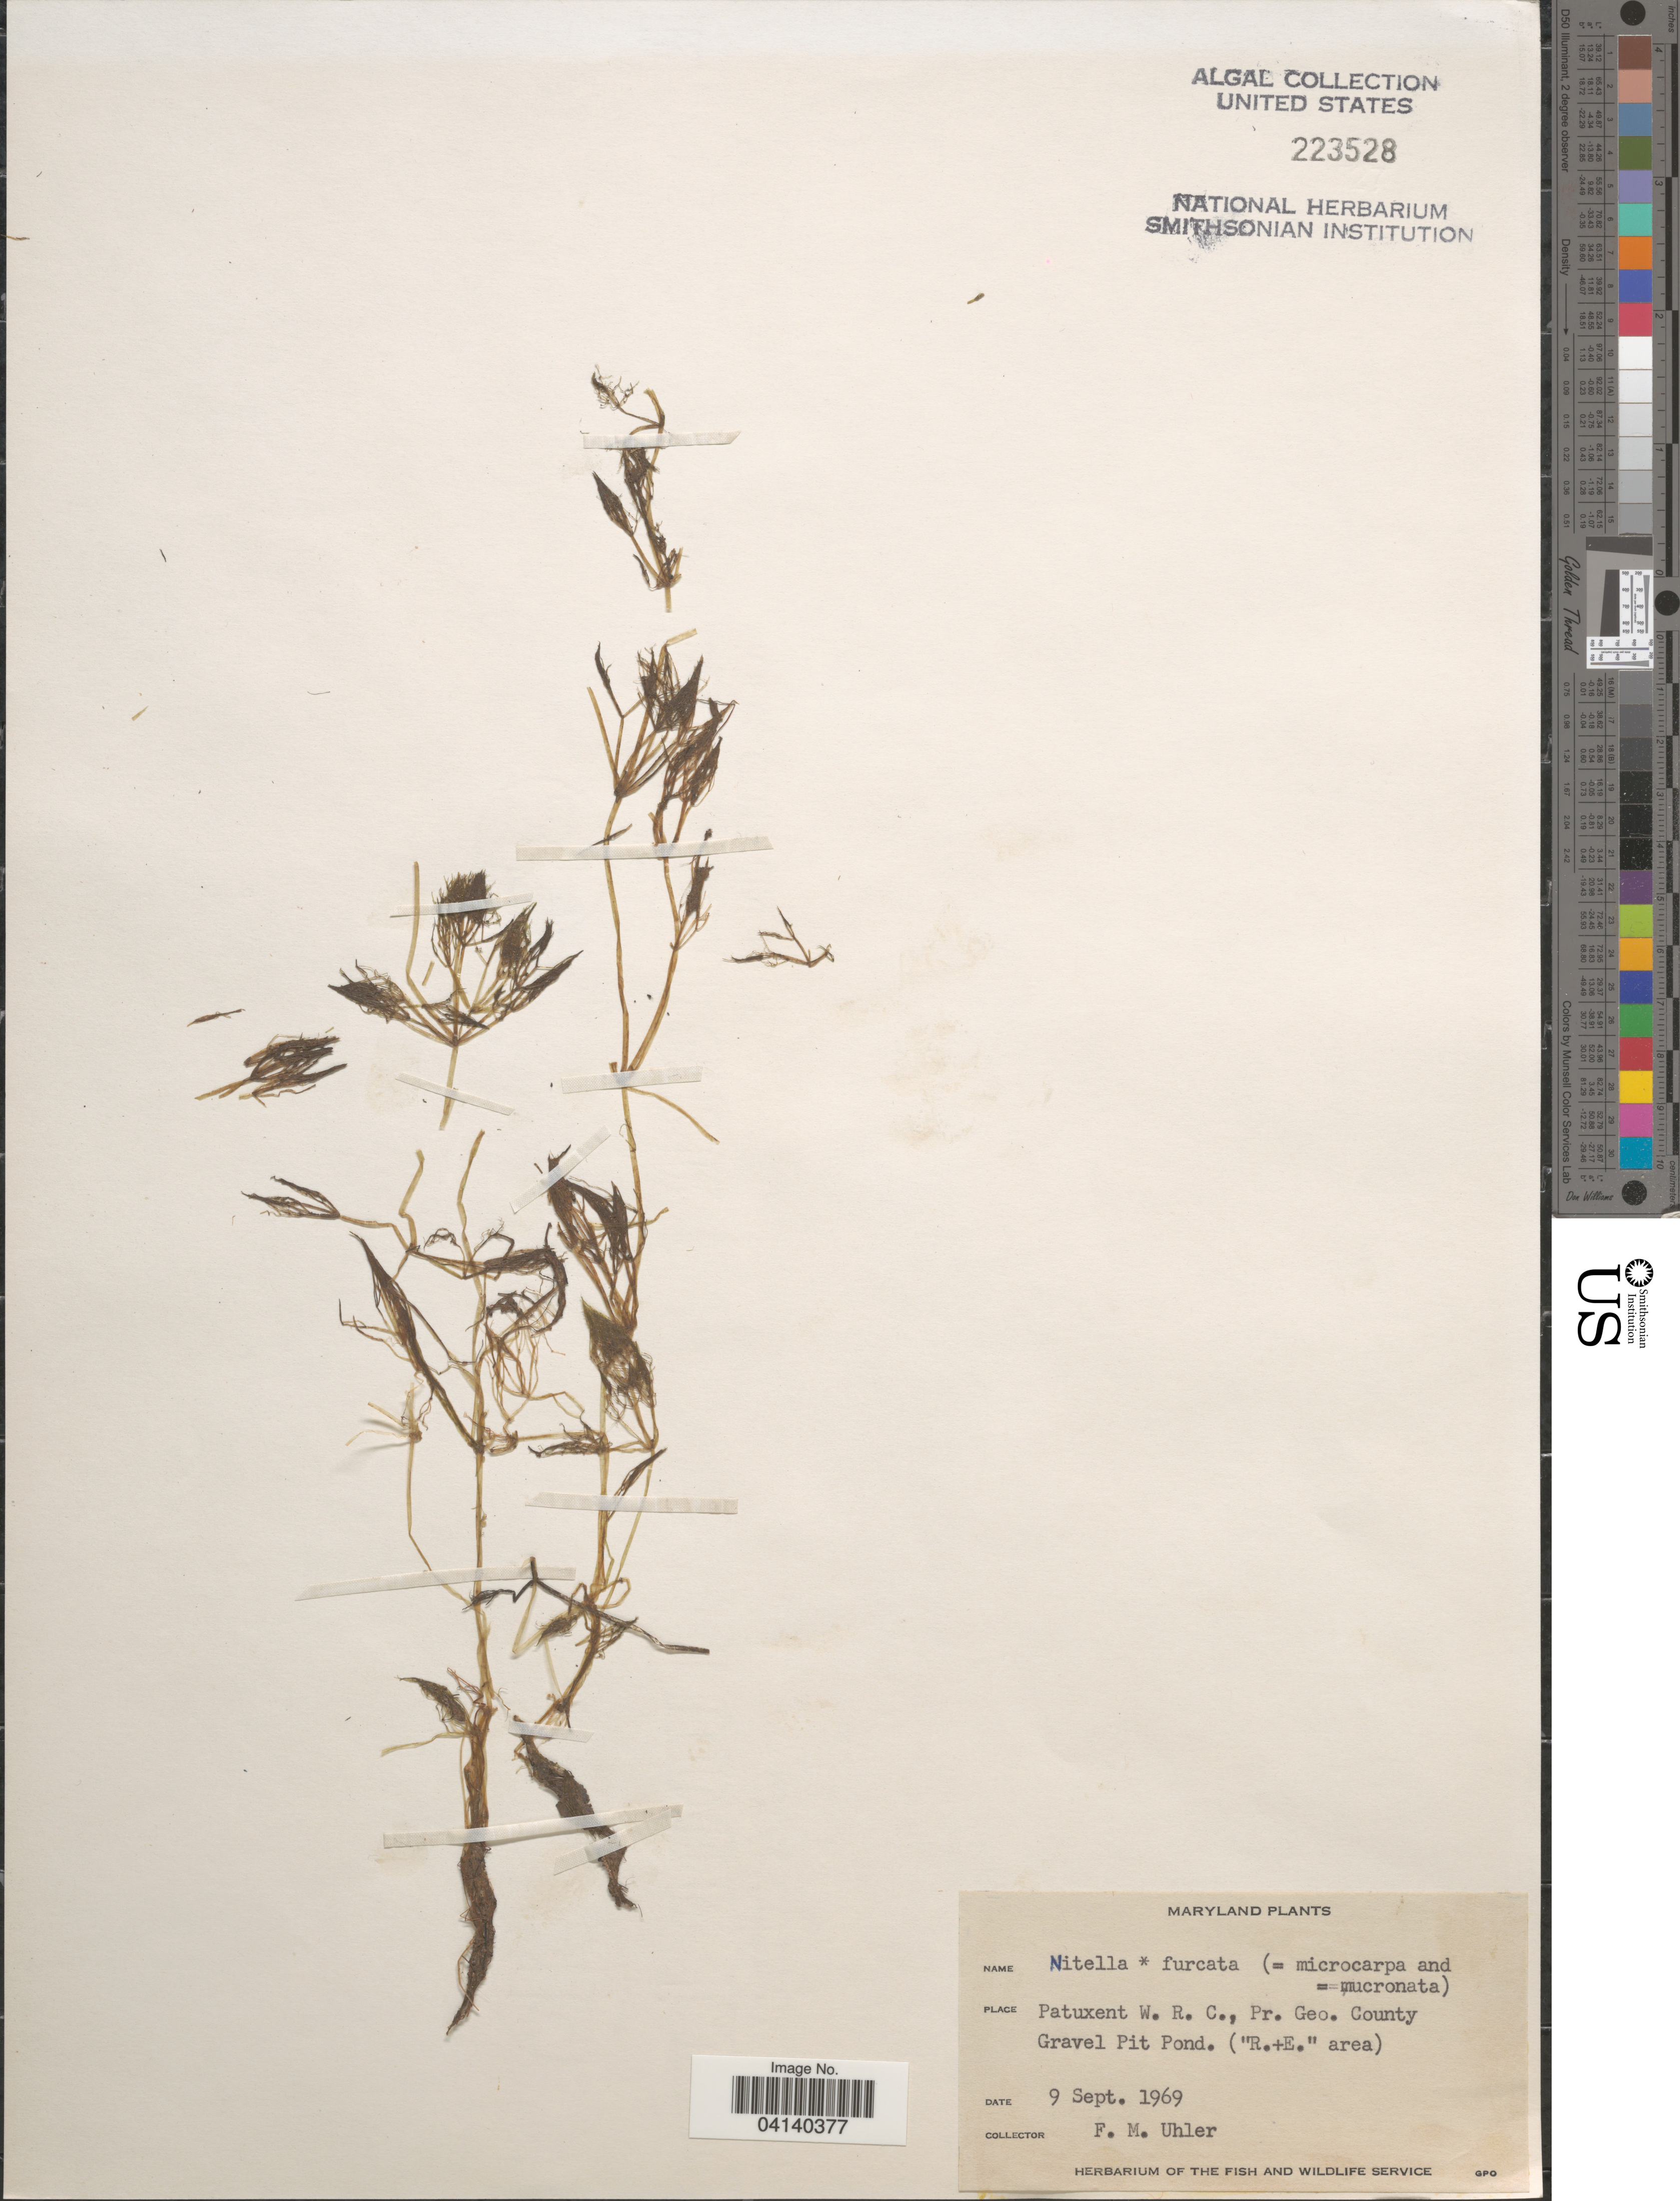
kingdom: Plantae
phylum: Charophyta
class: Charophyceae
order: Charales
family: Characeae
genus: Nitella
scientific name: Nitella furcata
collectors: F. M. Uhler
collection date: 1969-09-09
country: United States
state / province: Maryland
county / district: Prince George's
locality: Patuxent W. R. C., Pr. Geo. County Gravel Pit Pond. ("R.+E." area).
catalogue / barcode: US 223528